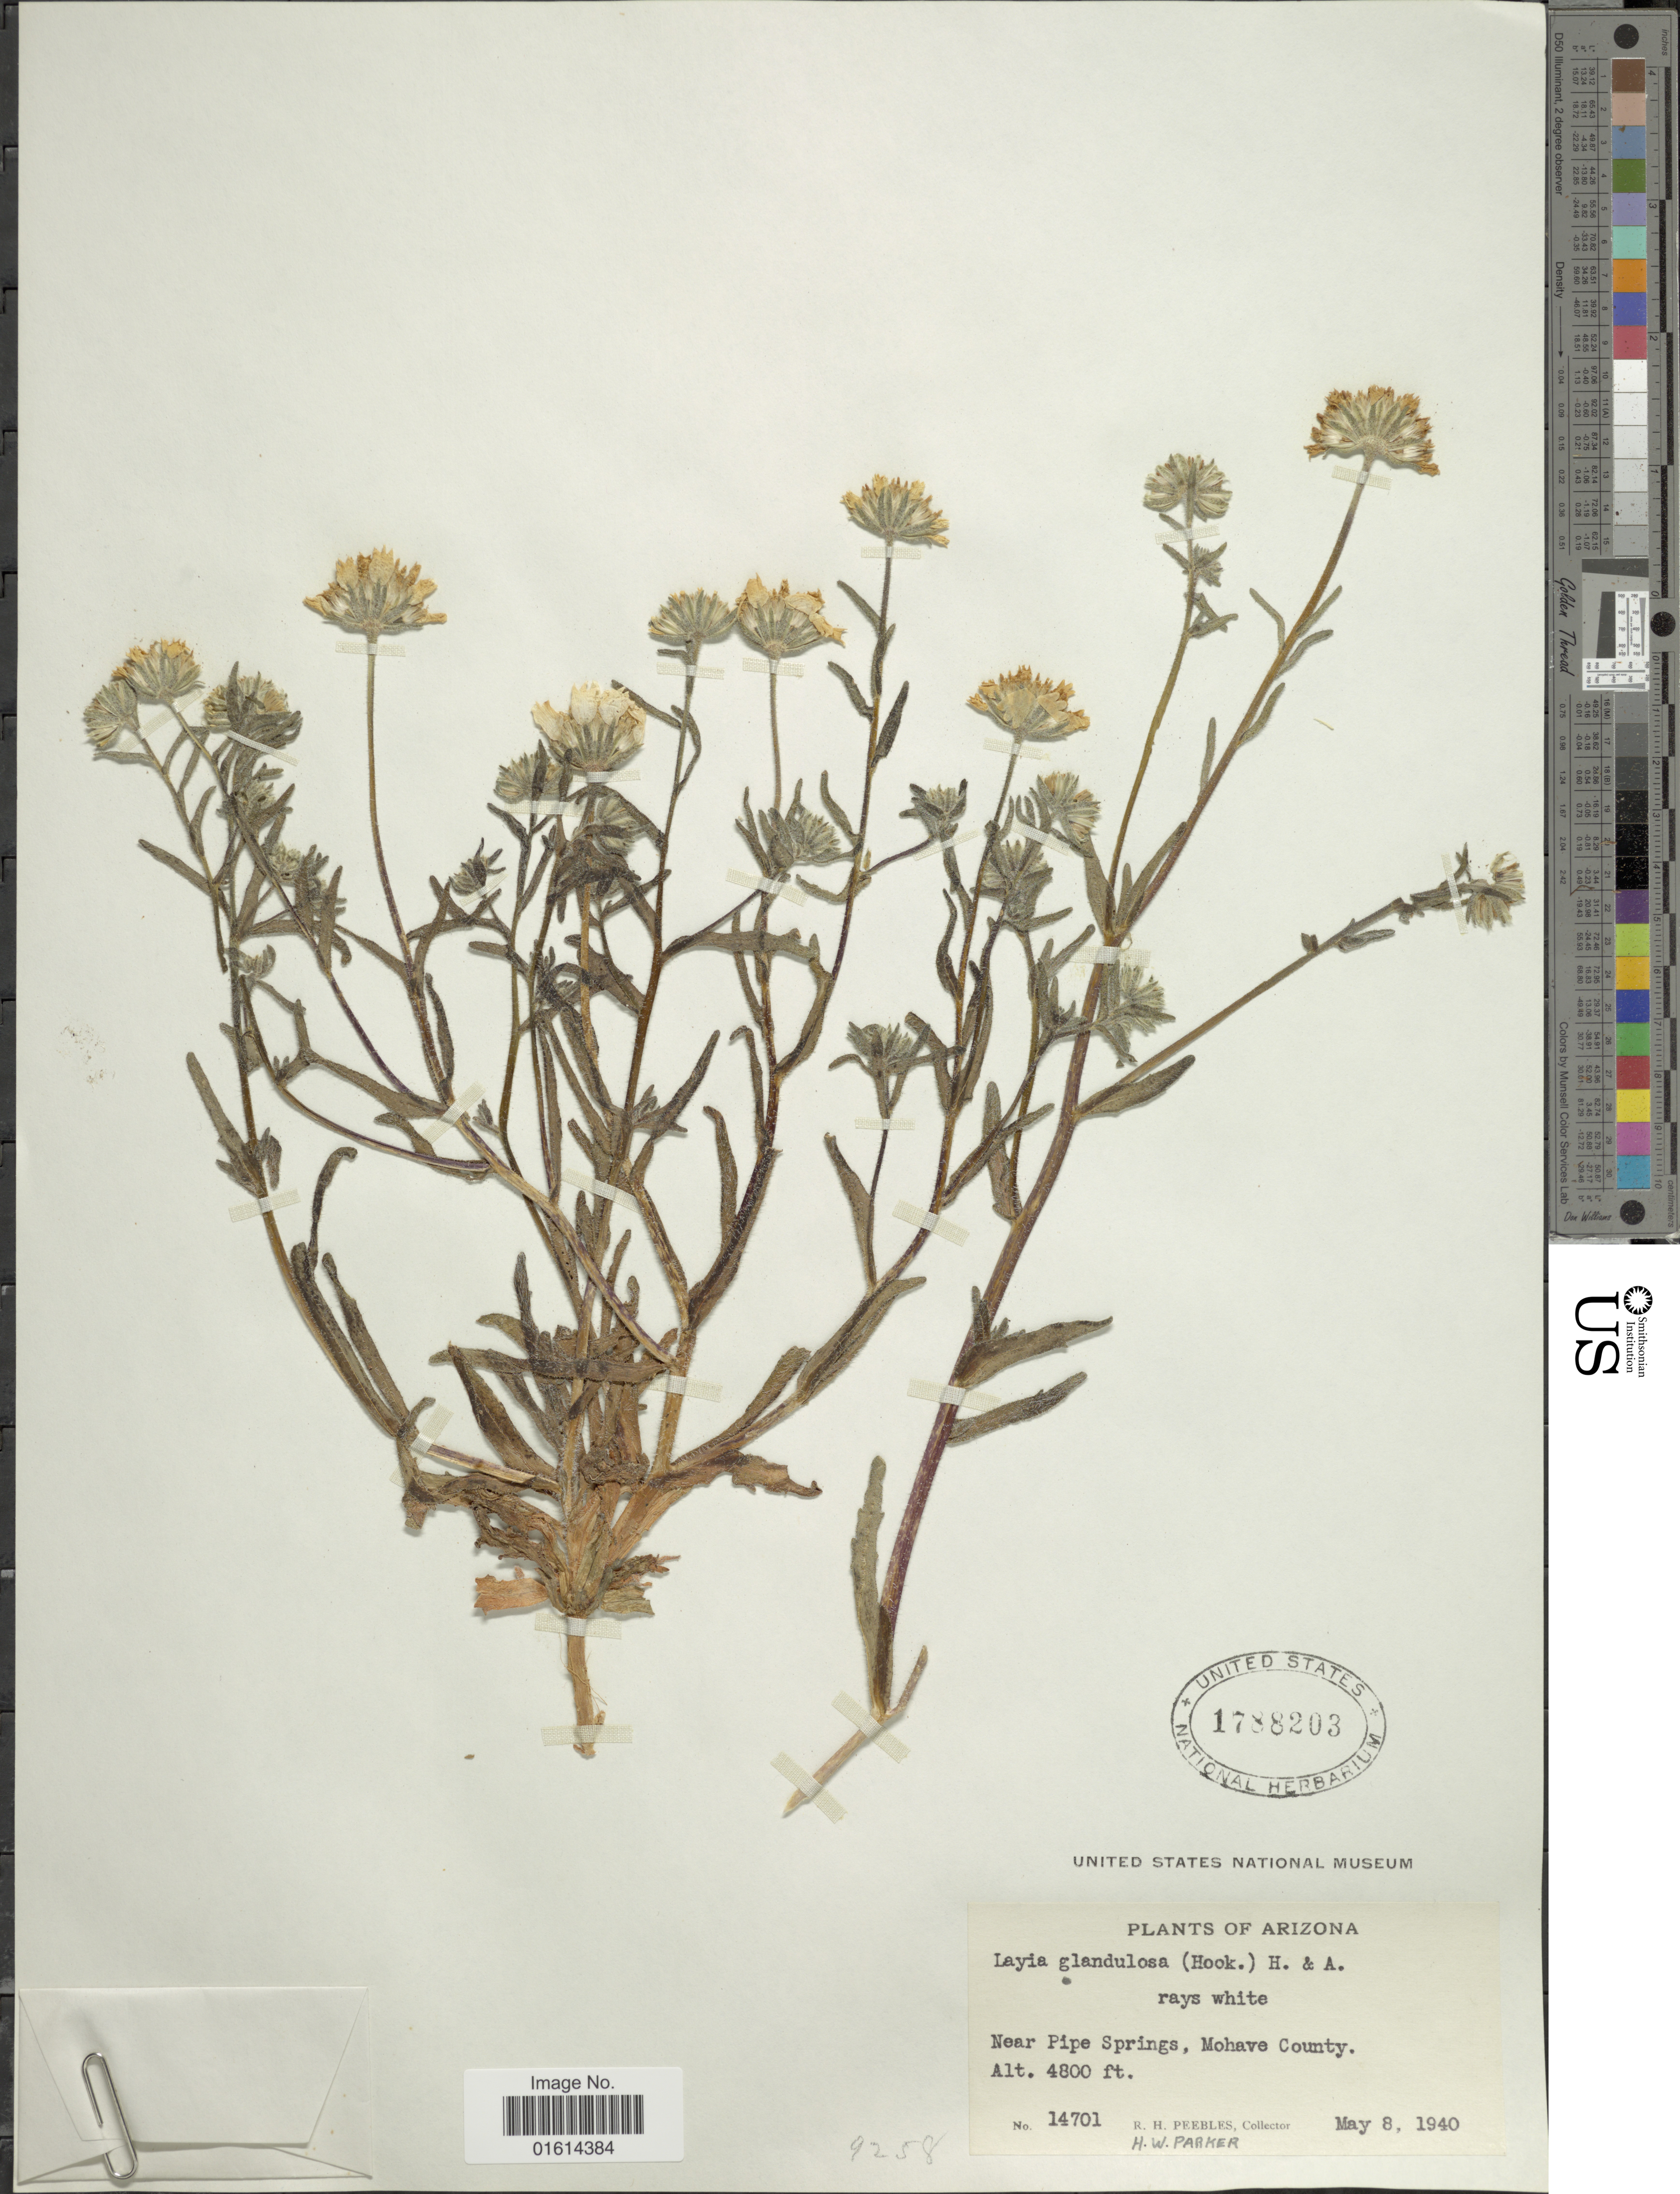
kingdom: Plantae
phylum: Tracheophyta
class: Magnoliopsida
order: Asterales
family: Asteraceae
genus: Layia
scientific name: Layia glandulosa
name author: Hook. & Arn.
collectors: R. H. Peebles & H. W. Parker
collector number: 14701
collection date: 1940-05-08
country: United States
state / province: Arizona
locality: Near Pipe Springs, Mohave County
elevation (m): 1463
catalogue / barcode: US 1788203